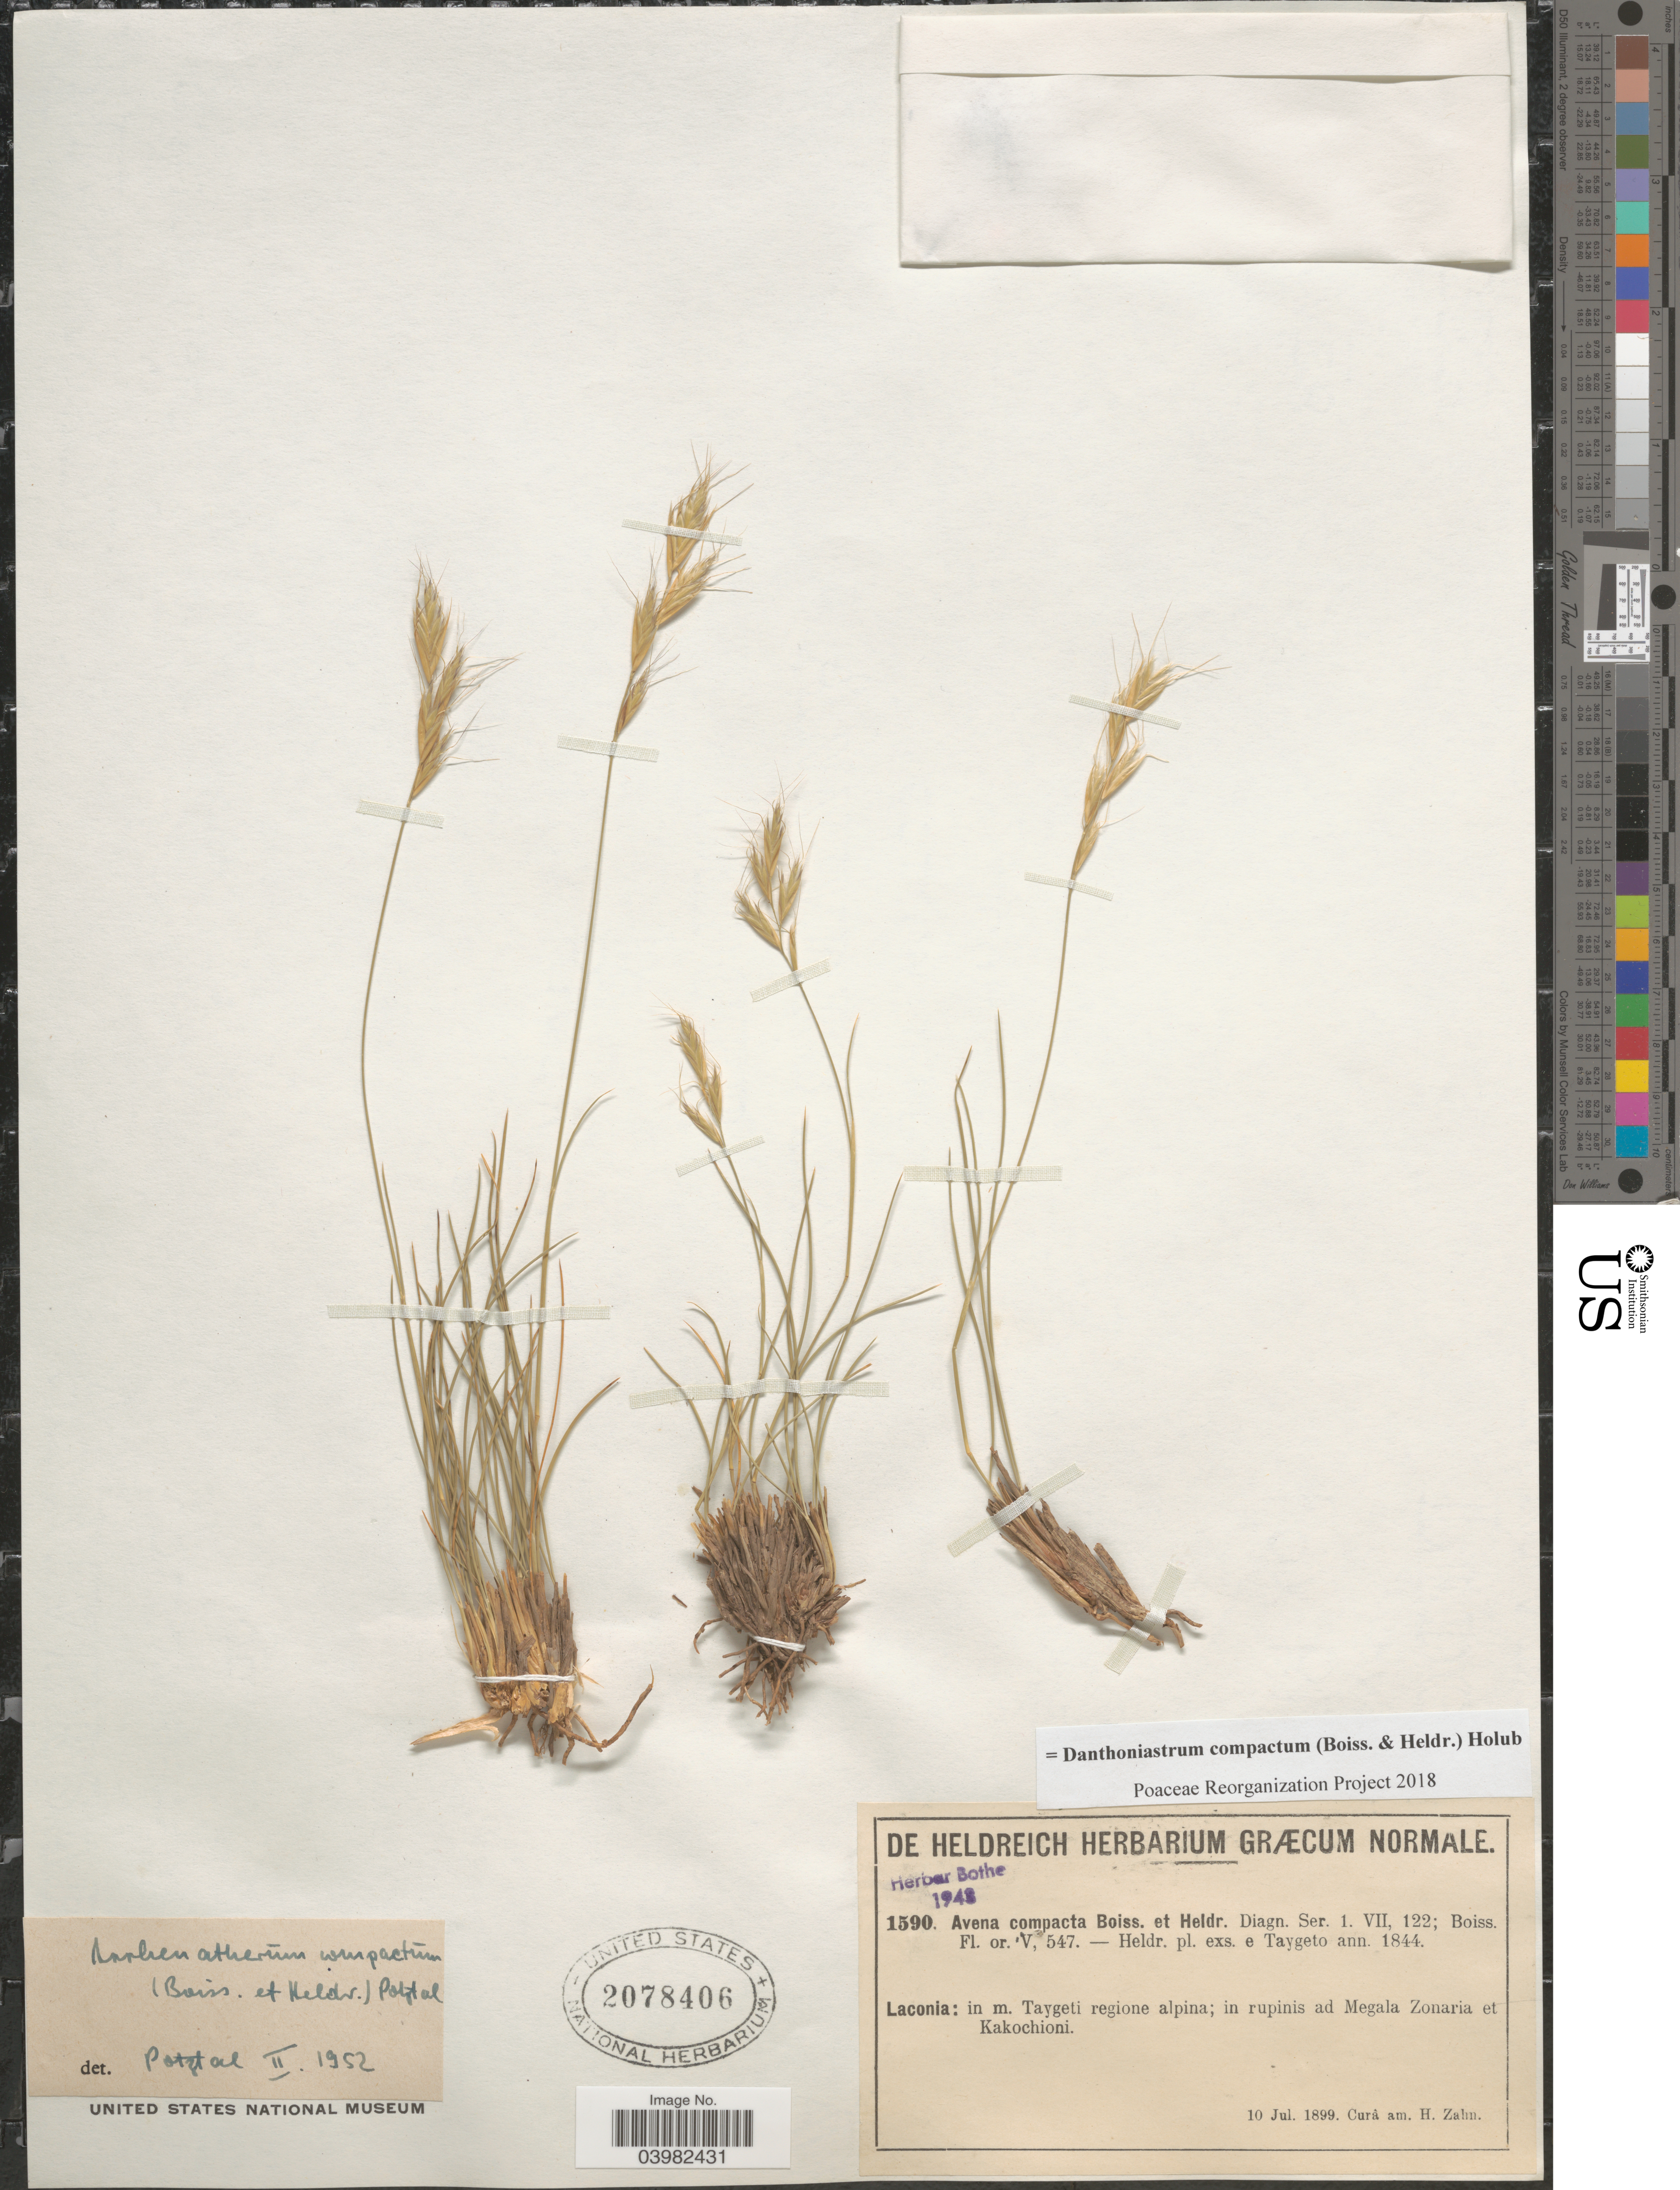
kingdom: Plantae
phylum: Tracheophyta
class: Liliopsida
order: Poales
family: Poaceae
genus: Danthoniastrum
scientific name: Danthoniastrum compactum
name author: (Boiss. & Heldr.) Holub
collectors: H. Zahn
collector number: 1590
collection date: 1899-07-10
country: Greece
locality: Laconia: in m. Taygeti regione alpina; in rupinis ad Megala Zonaria et Kakochioni.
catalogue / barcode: US 2078406